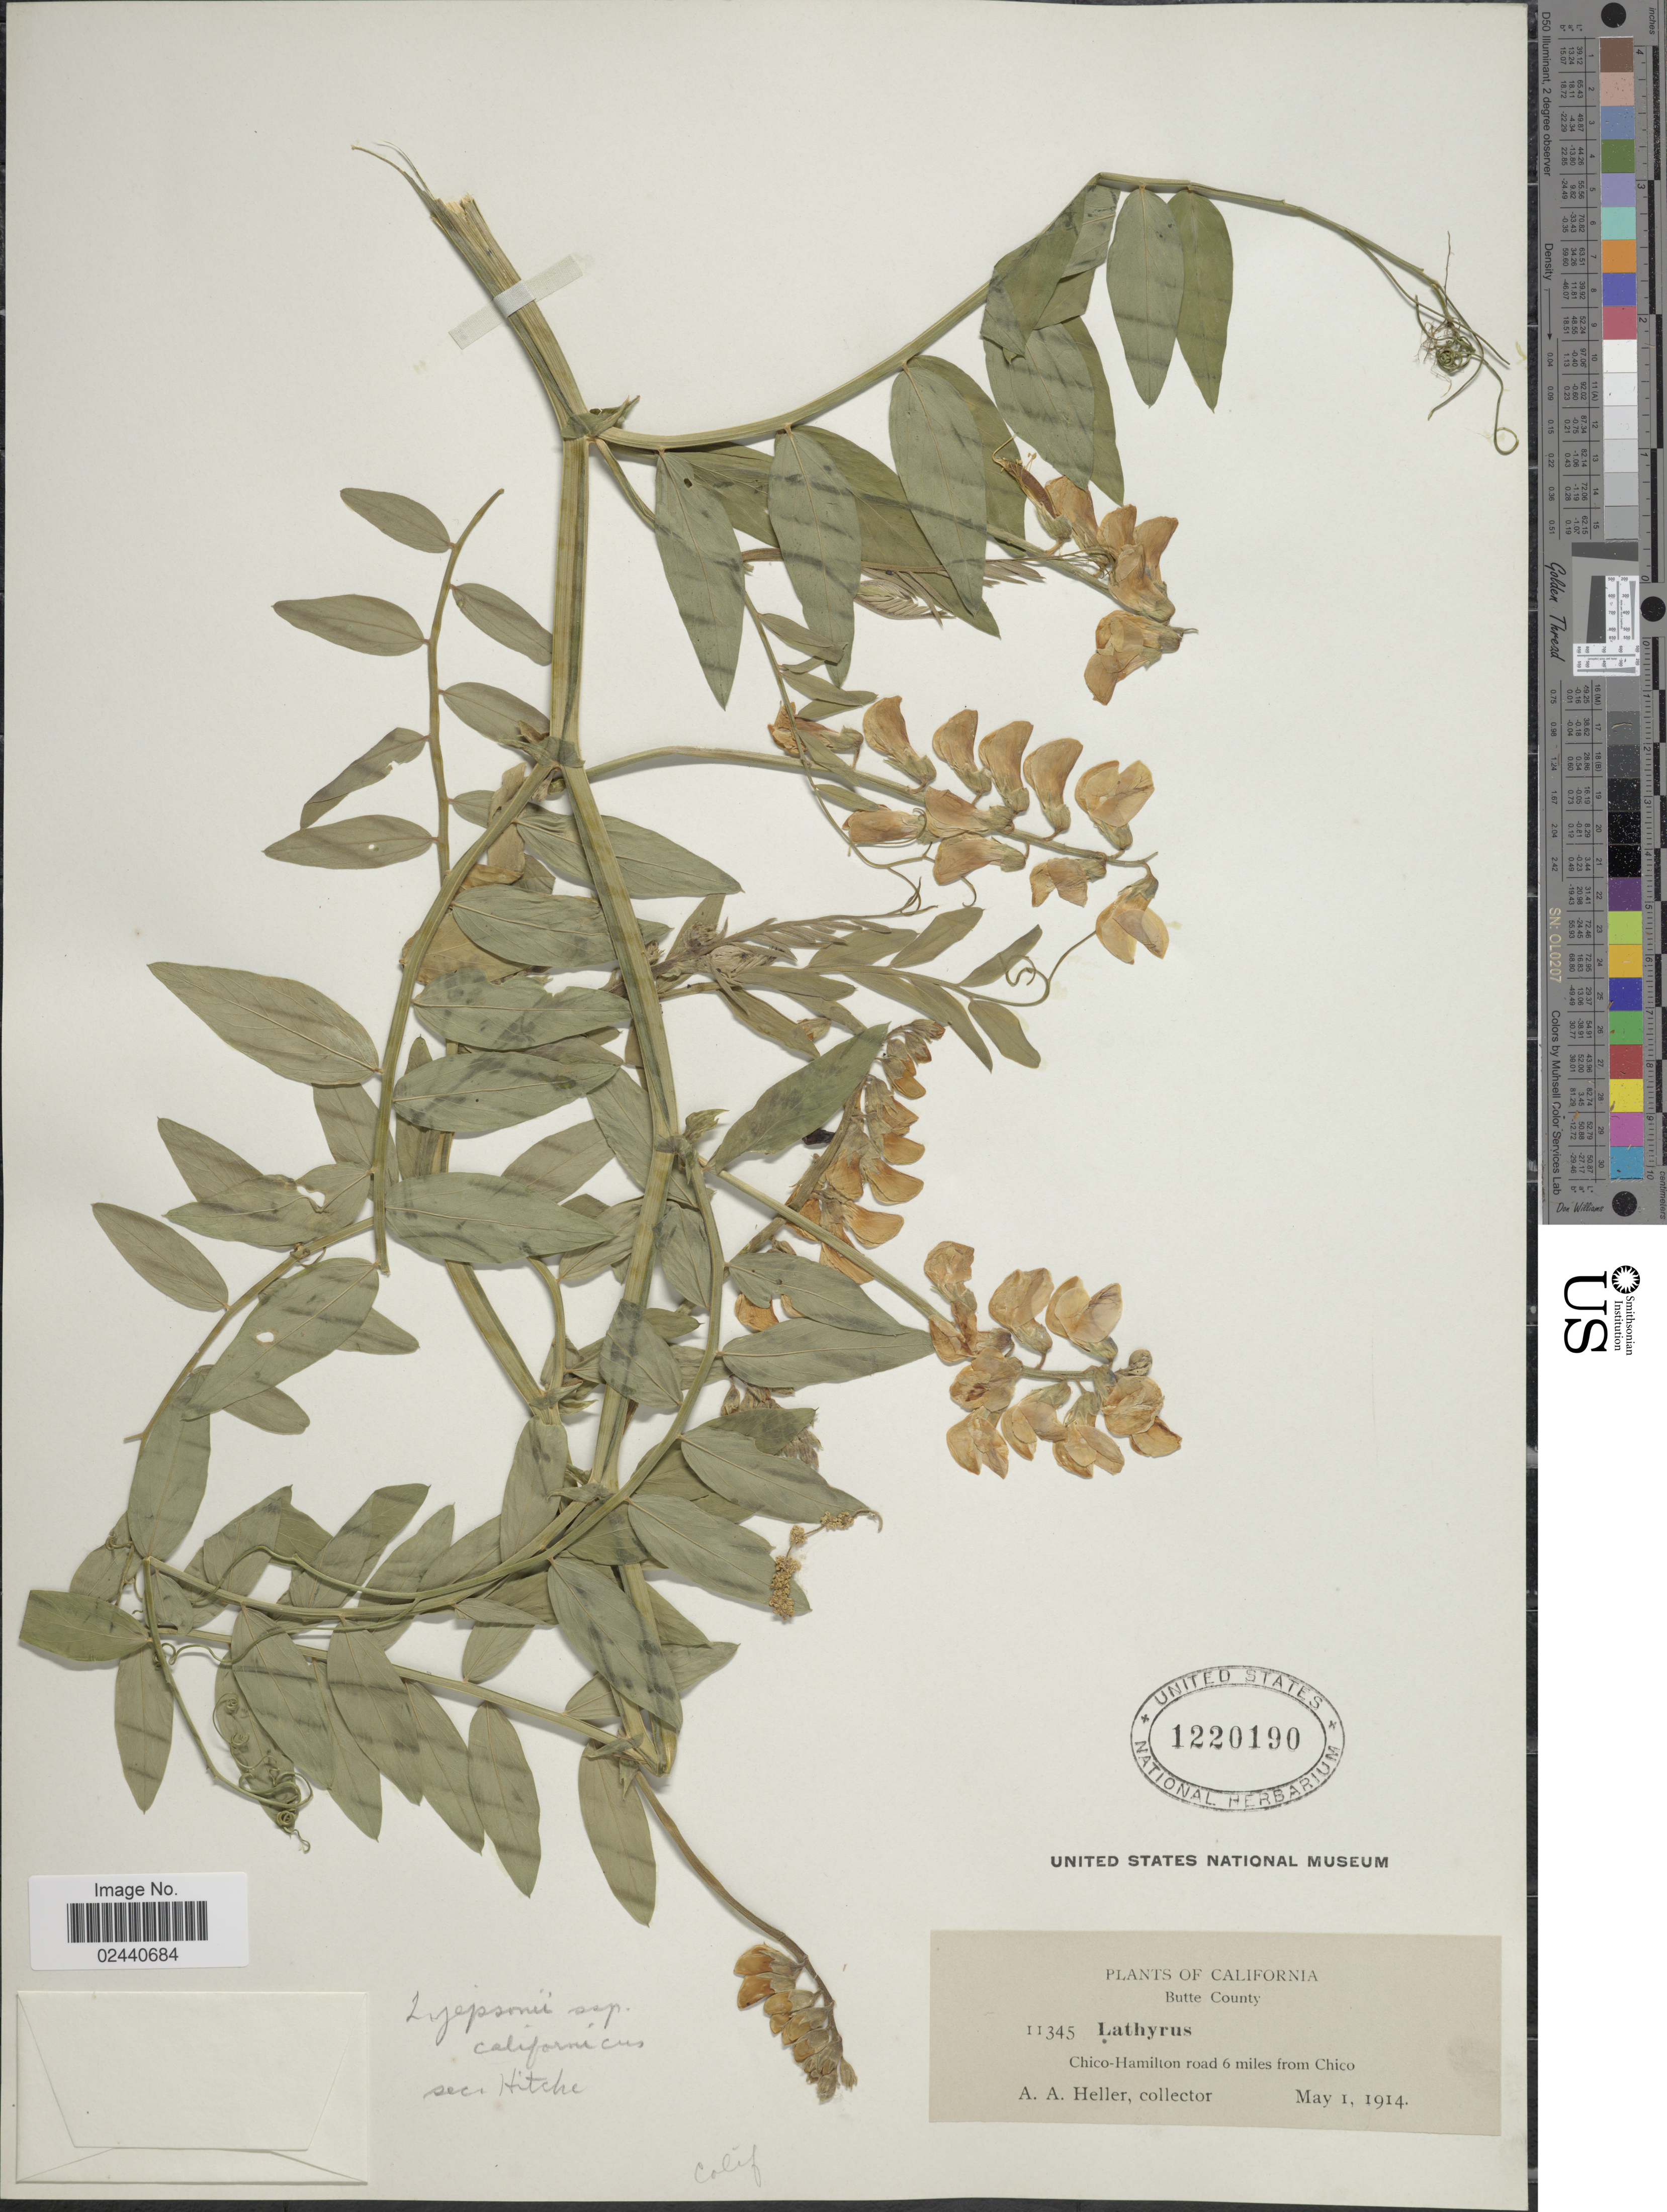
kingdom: Plantae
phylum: Tracheophyta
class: Magnoliopsida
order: Fabales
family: Fabaceae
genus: Lathyrus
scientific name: Lathyrus jepsonii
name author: Greene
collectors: A. A. Heller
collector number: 11345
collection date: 1914-05-01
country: United States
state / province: California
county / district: Butte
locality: Butte County, Chico-Hamilton Road 6 miles from Chico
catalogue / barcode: US 1220190